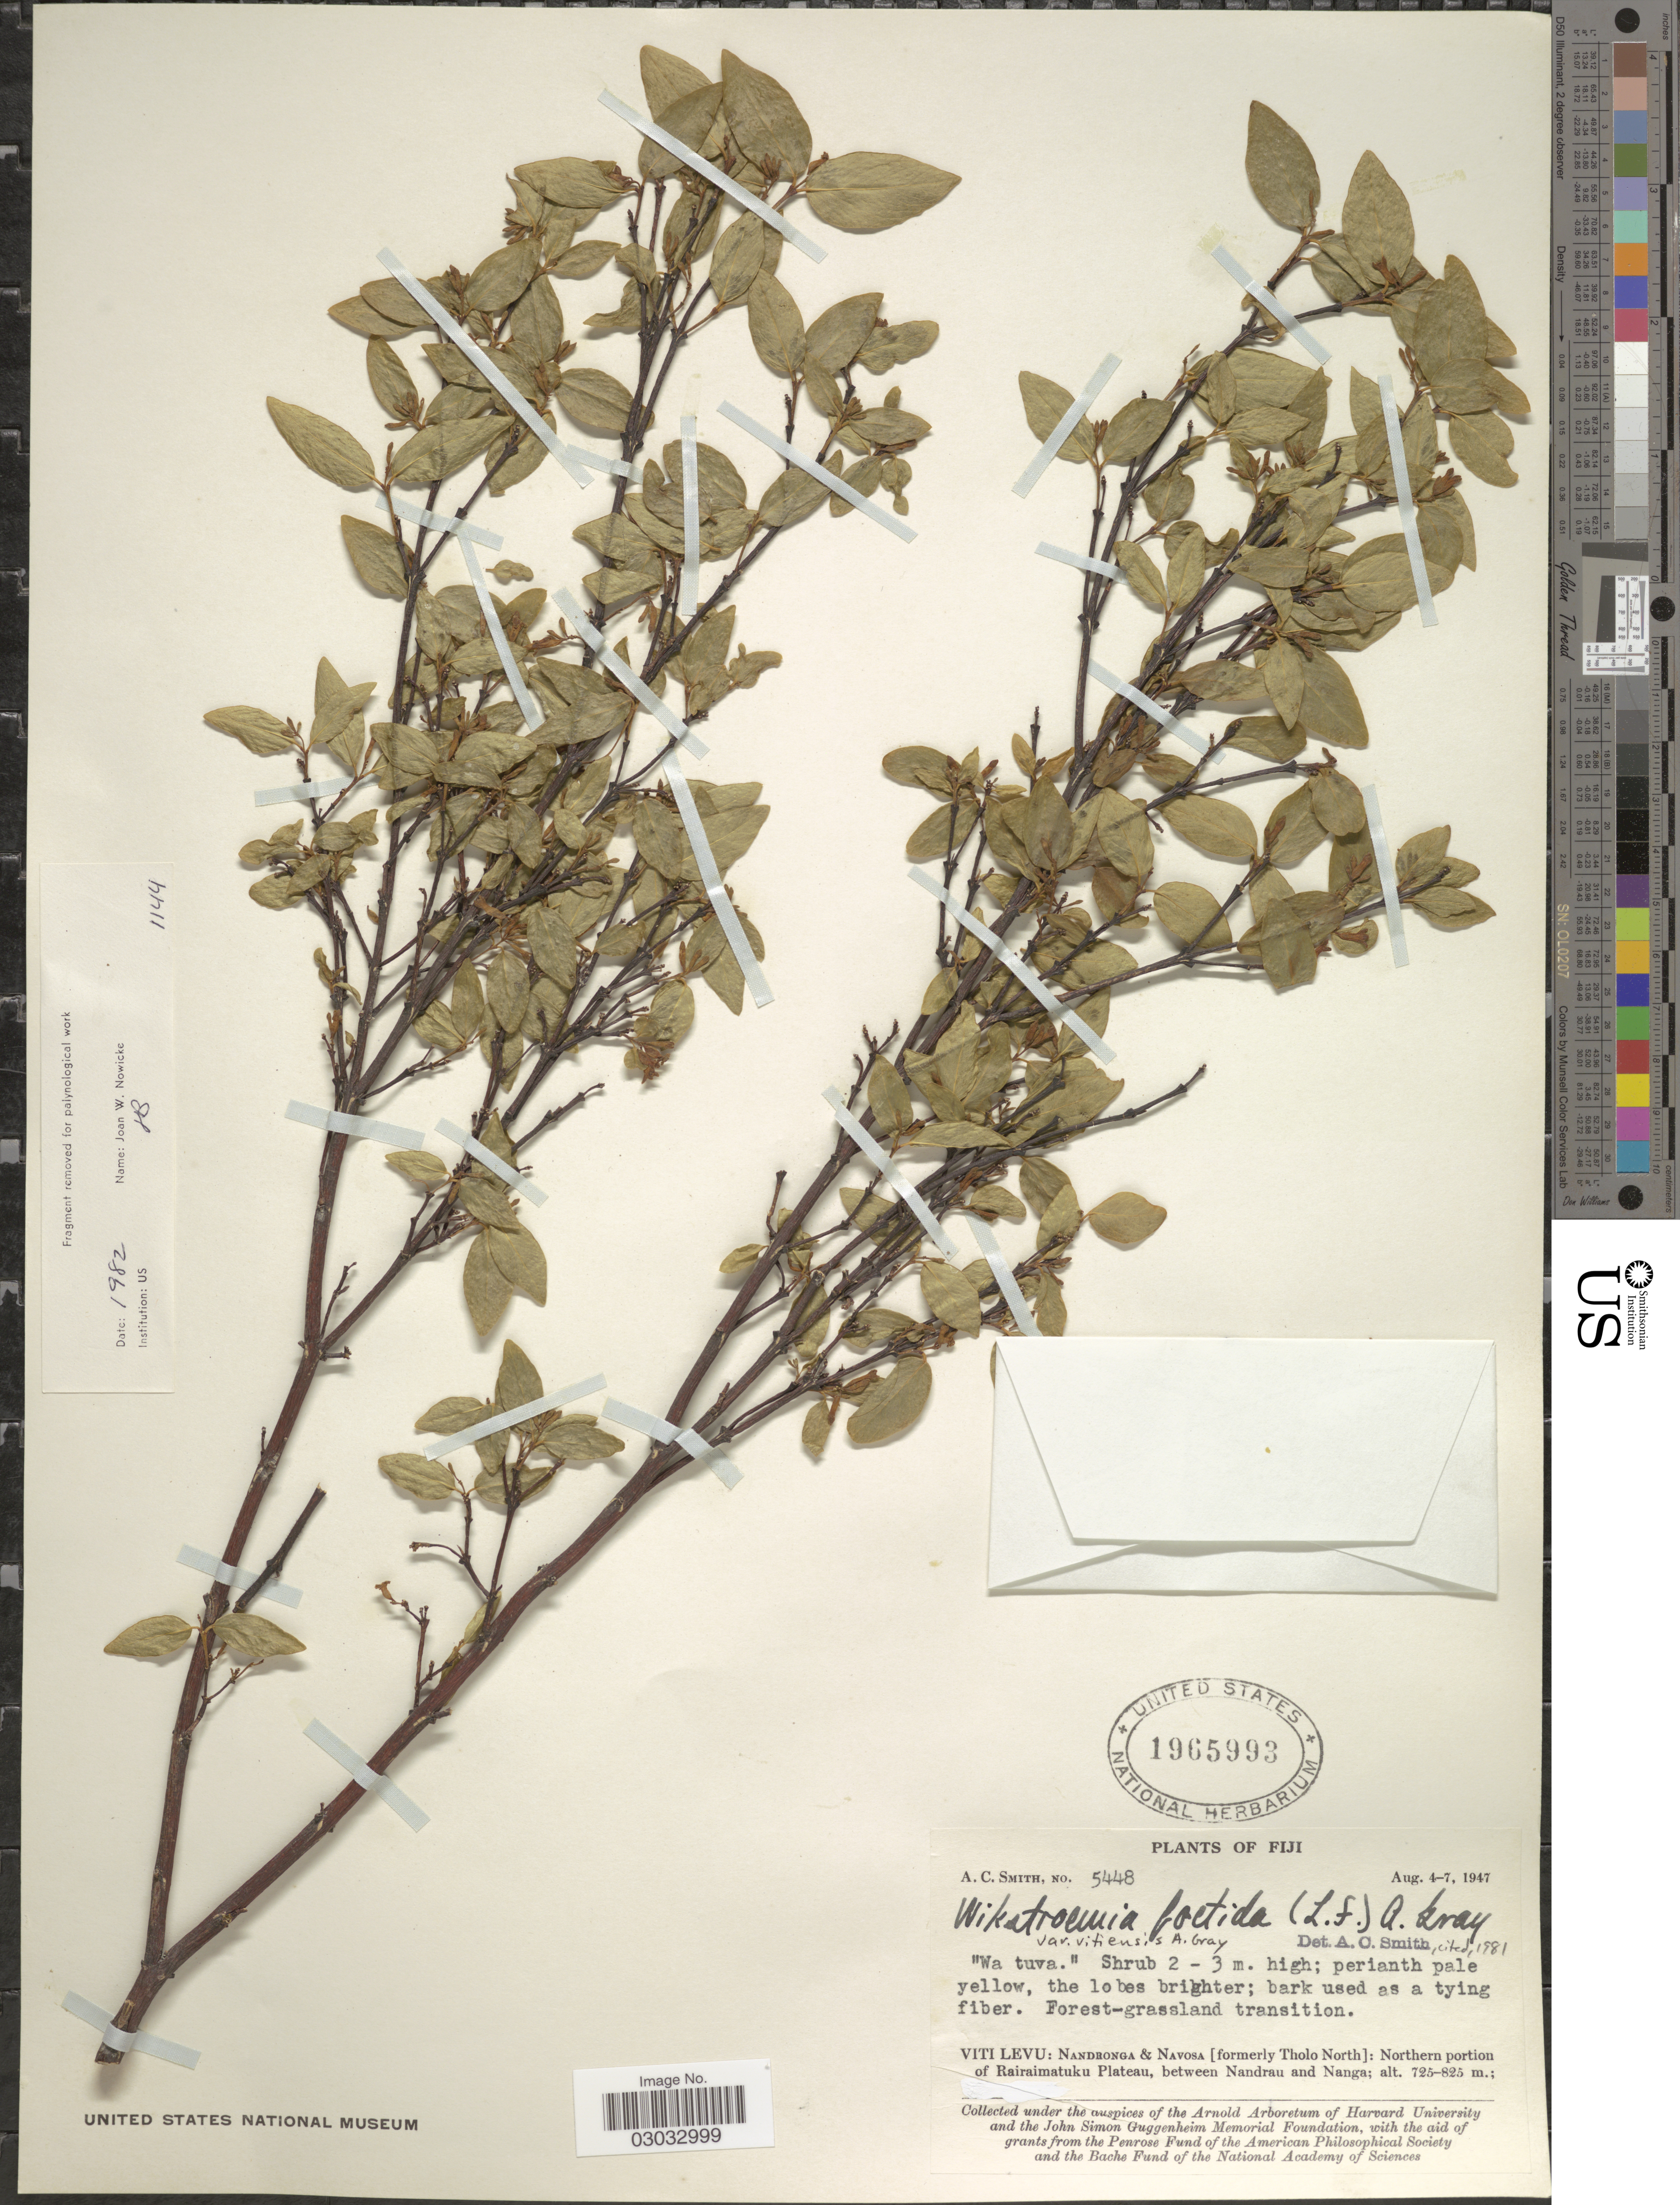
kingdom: Plantae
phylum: Tracheophyta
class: Magnoliopsida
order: Malvales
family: Thymelaeaceae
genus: Wikstroemia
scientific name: Wikstroemia coriacea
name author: Seem.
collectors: A. C. Smith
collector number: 5448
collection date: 1947-08-04/1947-08-07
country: Fiji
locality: Viti Levu: Nandronga & Navosa [formerly Tholo North]: Northern portion of Rairaimatuku Plateau, between Nandrau and Nanga.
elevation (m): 725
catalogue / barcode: US 1965993